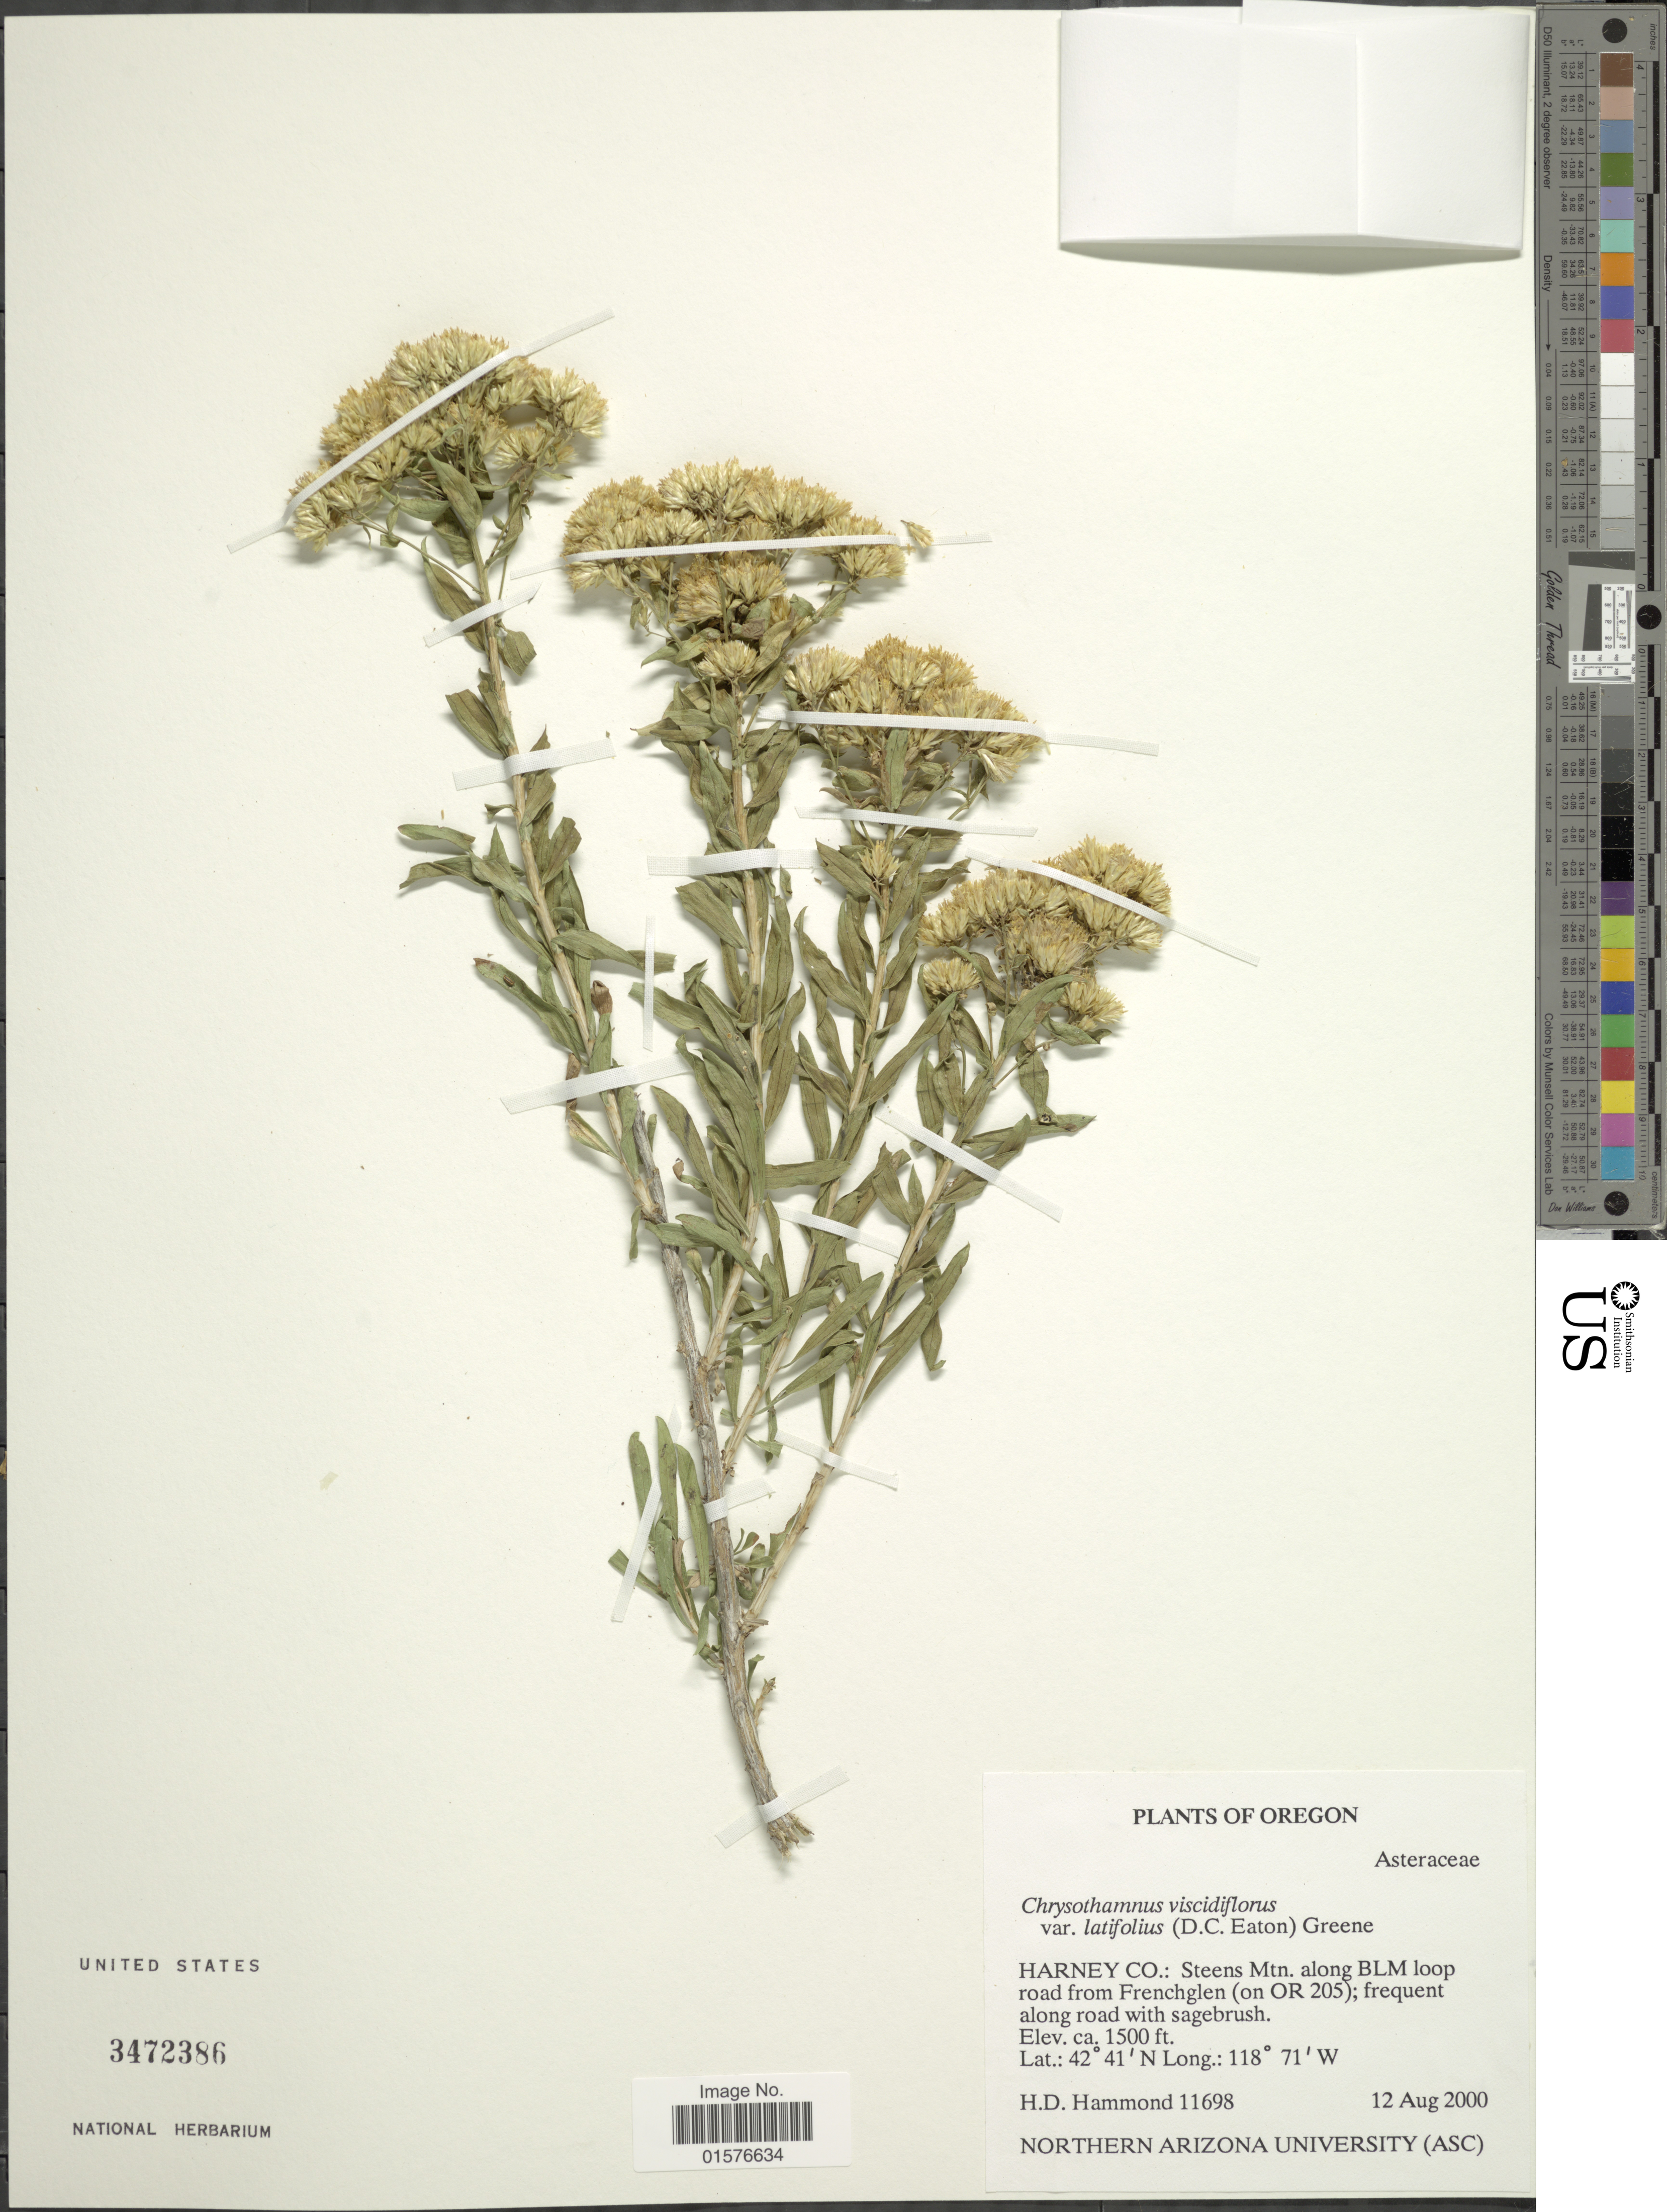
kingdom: Plantae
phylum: Tracheophyta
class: Magnoliopsida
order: Asterales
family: Asteraceae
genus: Chrysothamnus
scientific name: Chrysothamnus viscidiflorus subsp. lanceolatus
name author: (Nutt.) H.M. Hall & Clem.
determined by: Urbatsch, Lowell E., Curator (LSU), Louisiana State University (UNITED STATES)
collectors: H. Hammond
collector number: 11698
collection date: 2000-08-12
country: United States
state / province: Oregon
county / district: Harney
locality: Harney Co.: Steens Mtn. along BLM loop road from Frenchglen (on OR 205).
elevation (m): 457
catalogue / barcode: US 3472386